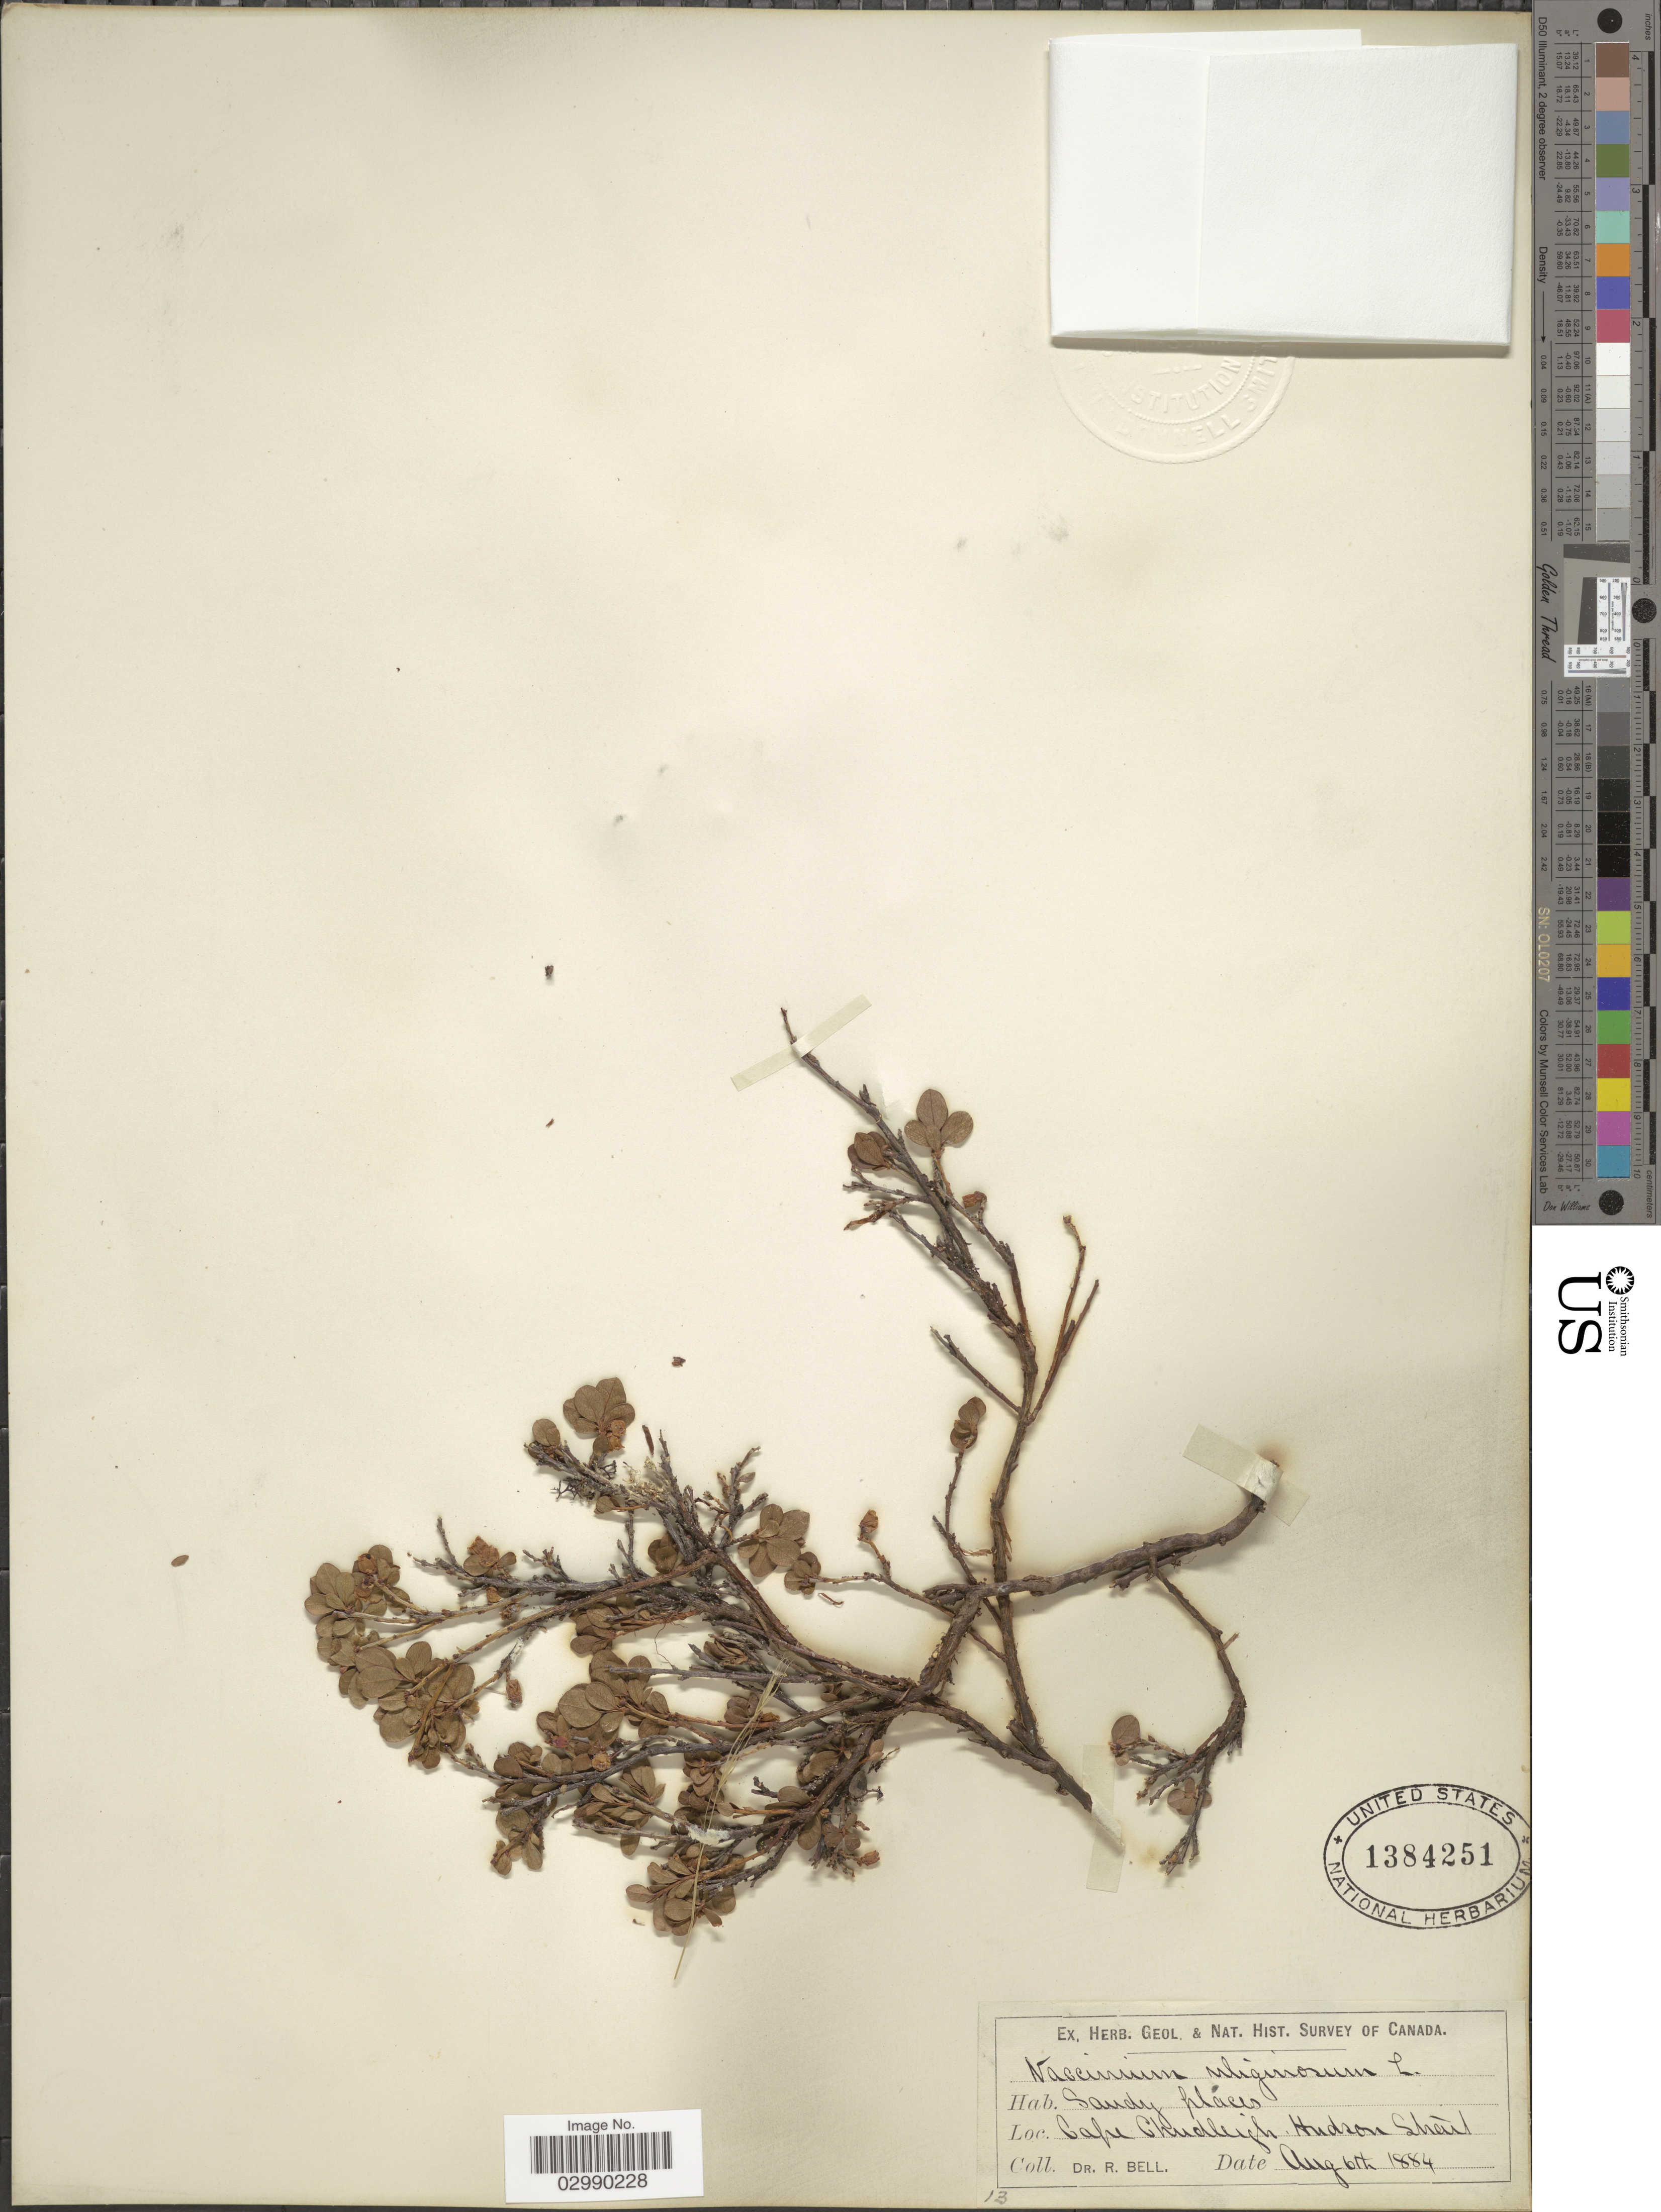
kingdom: Plantae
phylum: Tracheophyta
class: Magnoliopsida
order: Ericales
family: Ericaceae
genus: Vaccinium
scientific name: Vaccinium uliginosum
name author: L.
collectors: C. R. Bell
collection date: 1884-08-06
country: Canada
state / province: Newfoundland and Labrador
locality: Cape Chudleyh, Hudson Strait.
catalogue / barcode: US 1384251